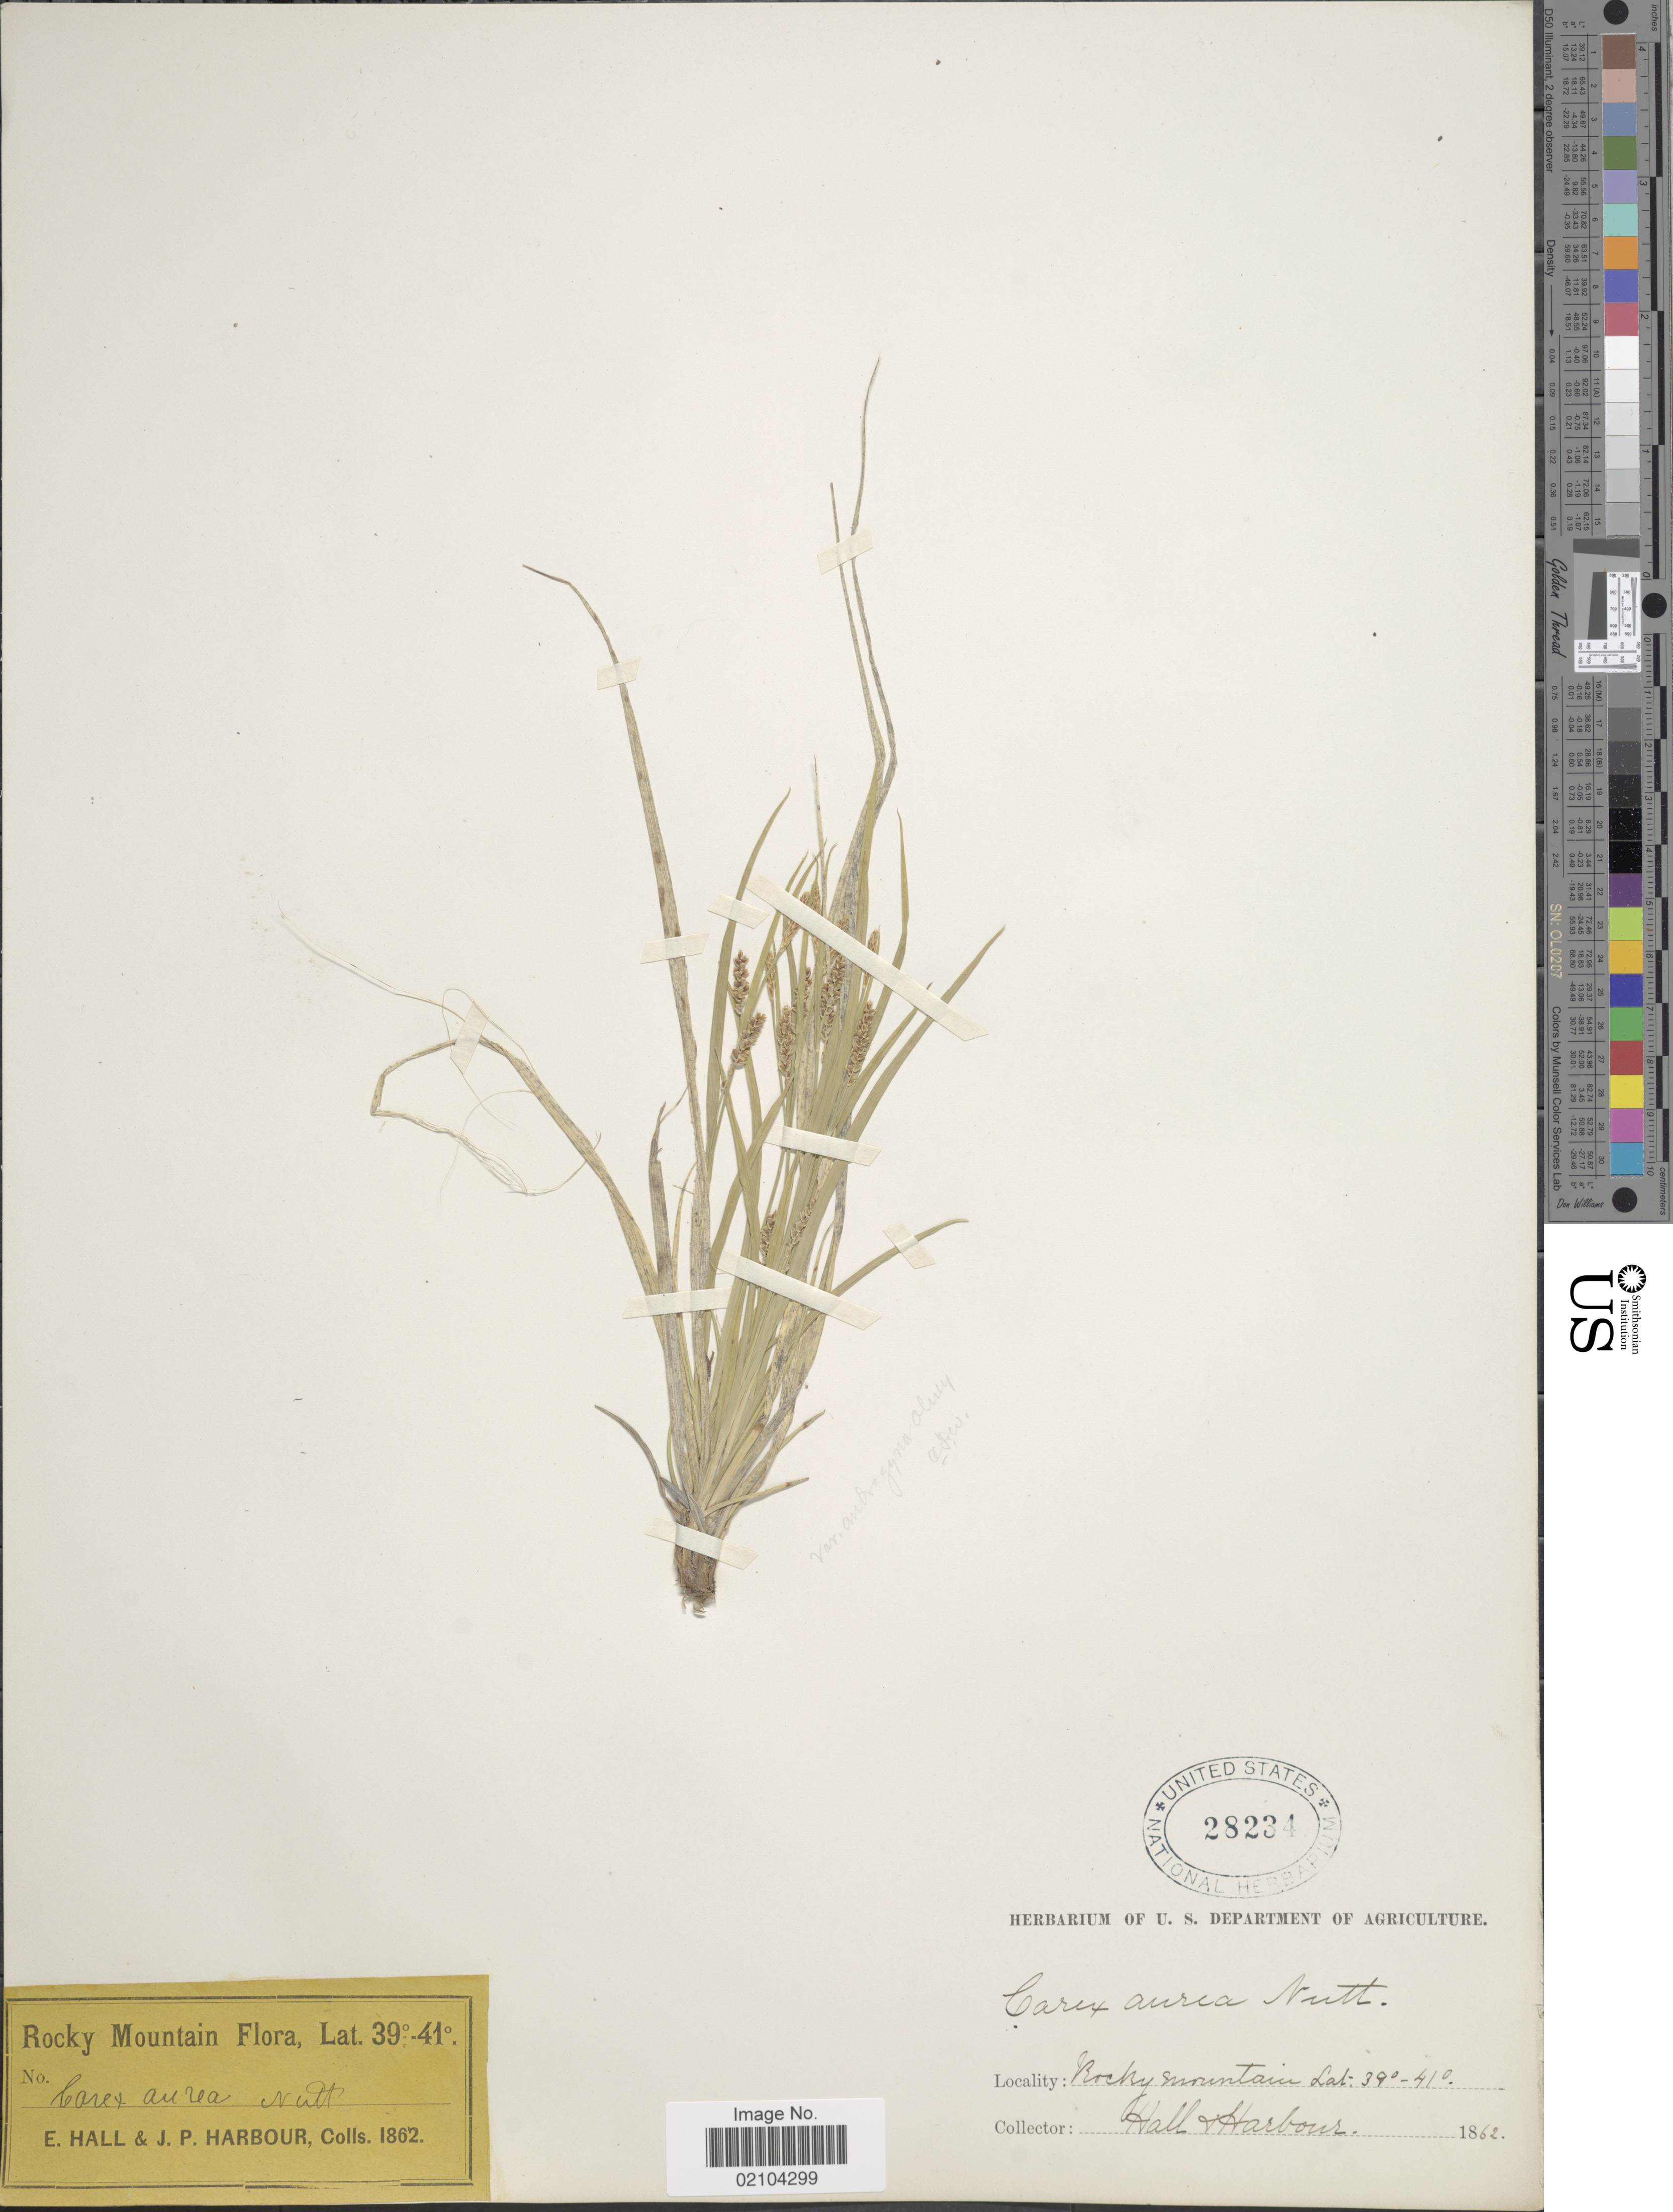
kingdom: Plantae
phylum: Tracheophyta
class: Liliopsida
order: Poales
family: Cyperaceae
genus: Carex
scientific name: Carex aurea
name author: Nutt.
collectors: E. Hall & J. Harbour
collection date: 1862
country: United States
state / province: Colorado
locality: Rocky Mtns.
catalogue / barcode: US 28234